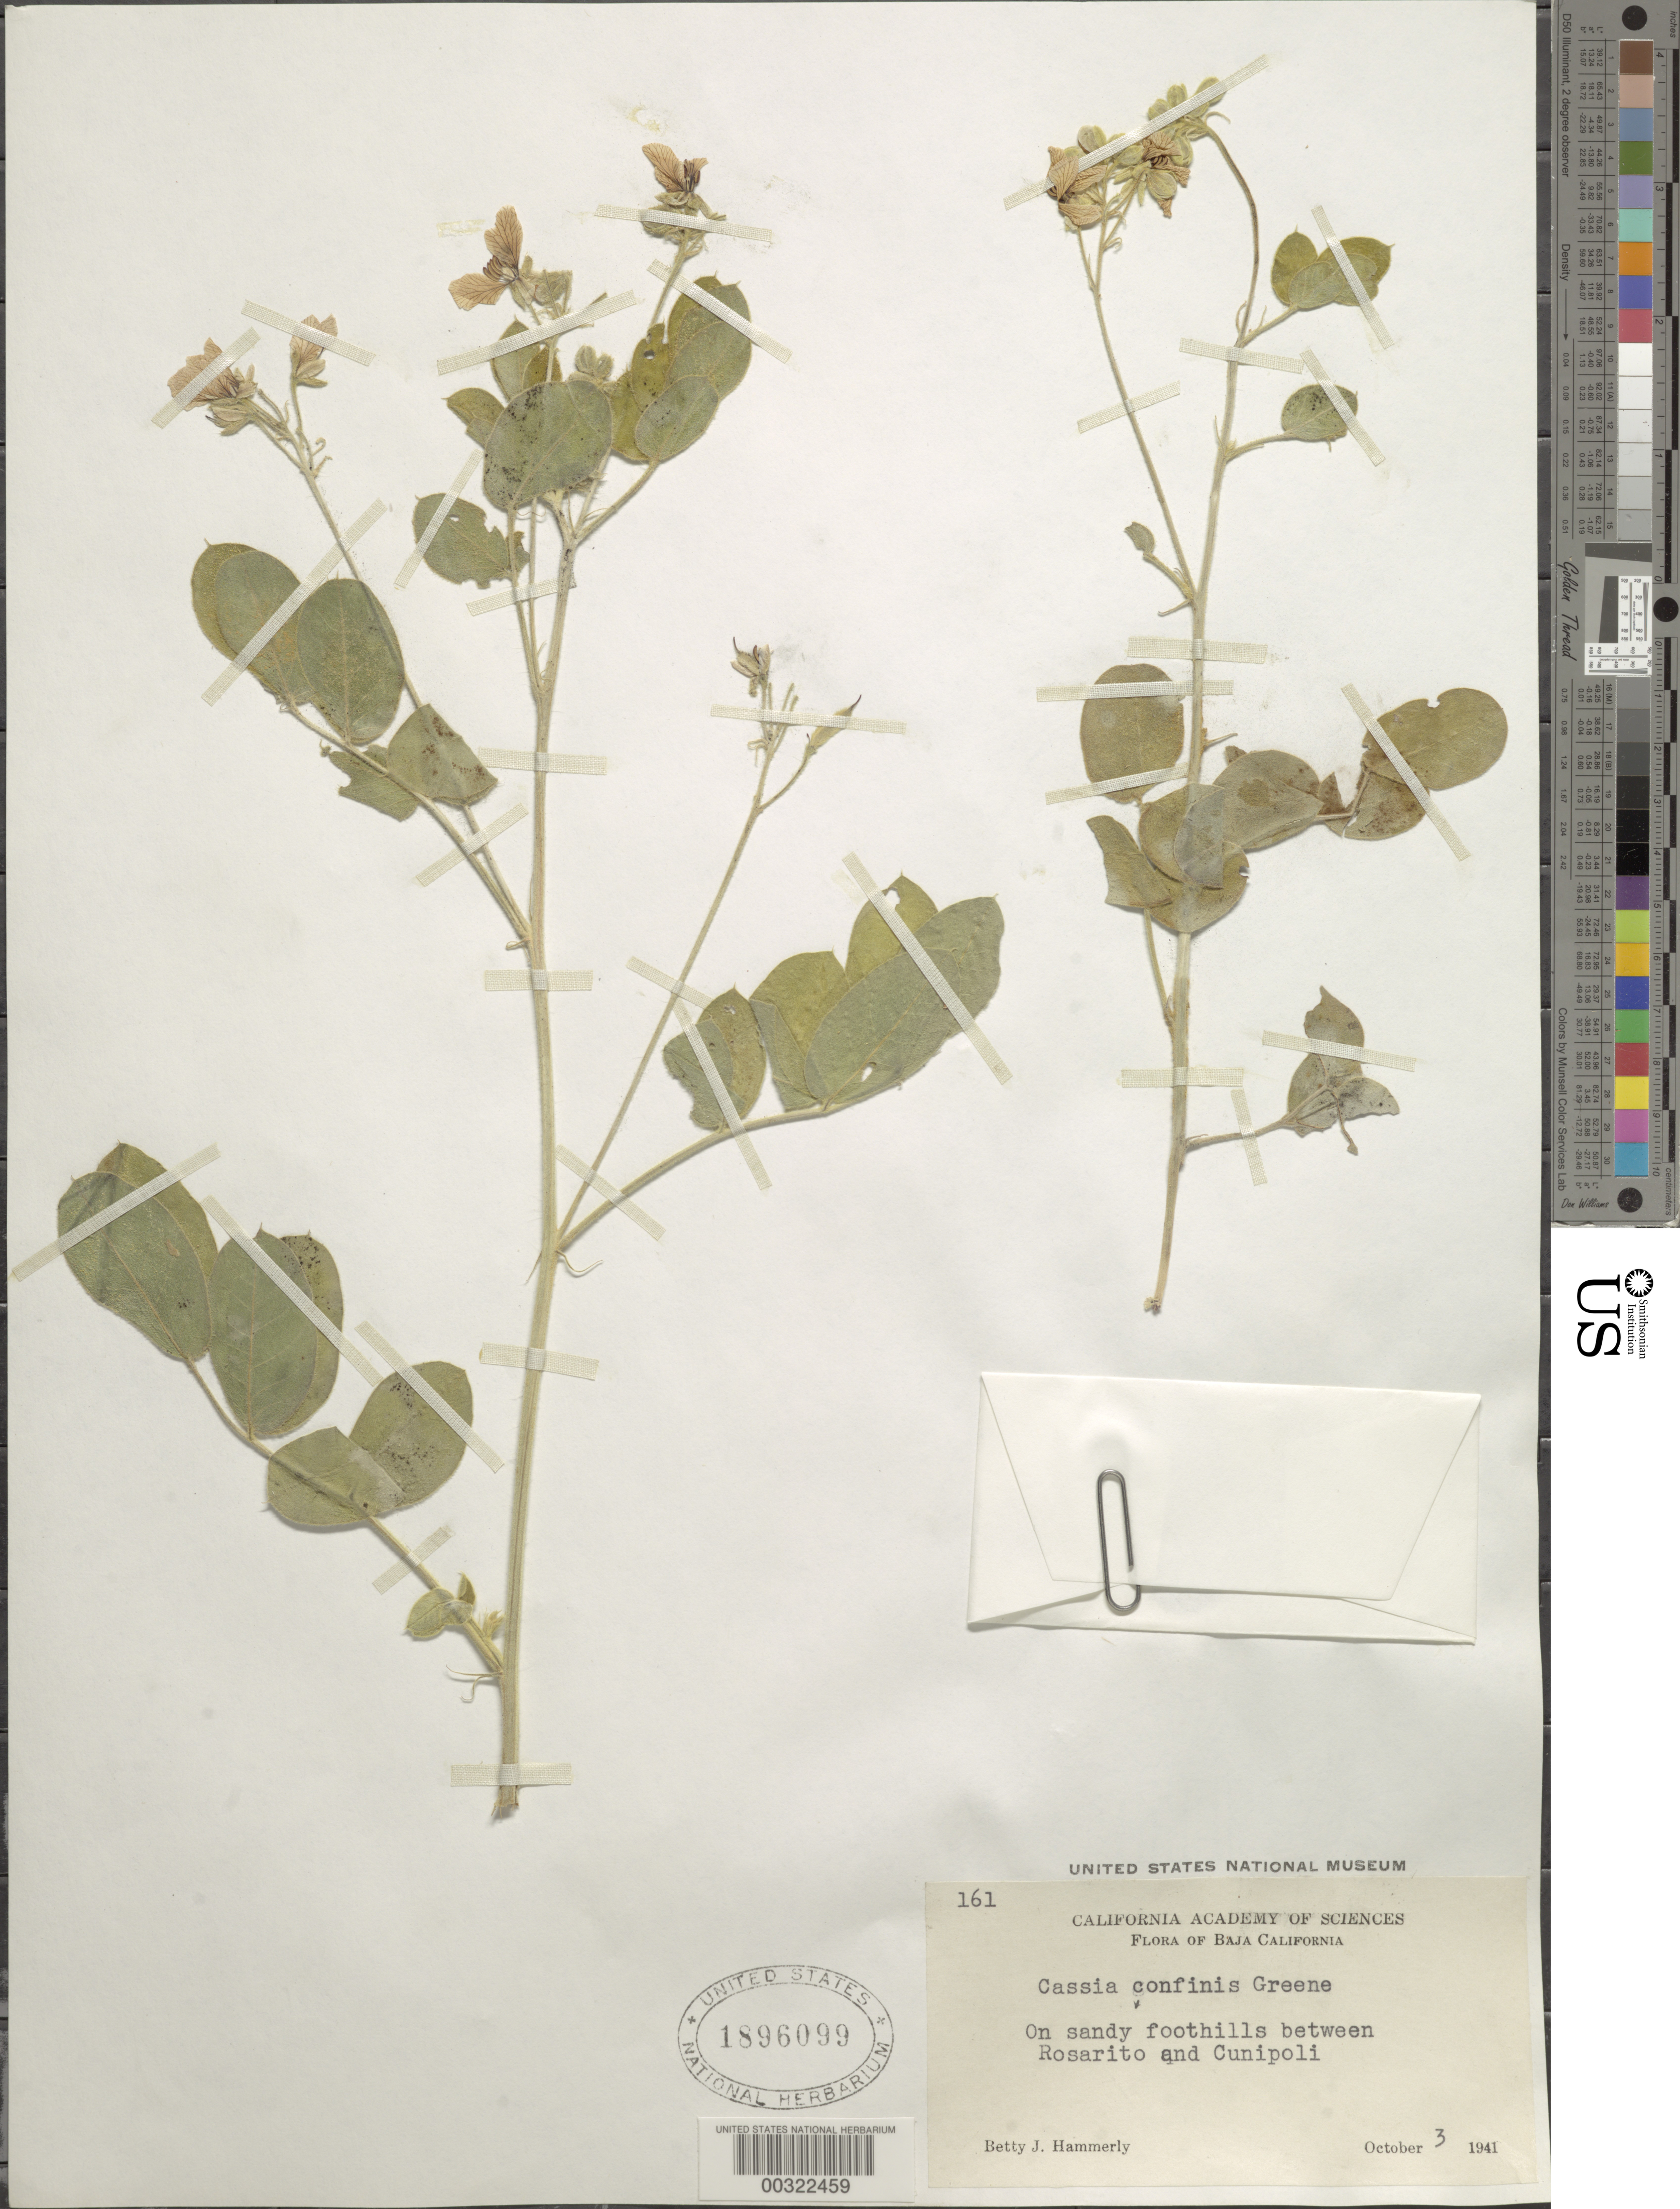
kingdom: Plantae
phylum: Tracheophyta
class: Magnoliopsida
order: Fabales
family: Fabaceae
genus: Senna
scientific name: Senna confinis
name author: (Greene) H.S. Irwin & Barneby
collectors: B. J. Hammerly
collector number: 161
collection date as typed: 03 Oct 1941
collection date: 1941-10-03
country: Mexico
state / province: Baja California Sur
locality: Between Rosarito and Cunipoli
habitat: On sandy foothills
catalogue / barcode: US 1896099